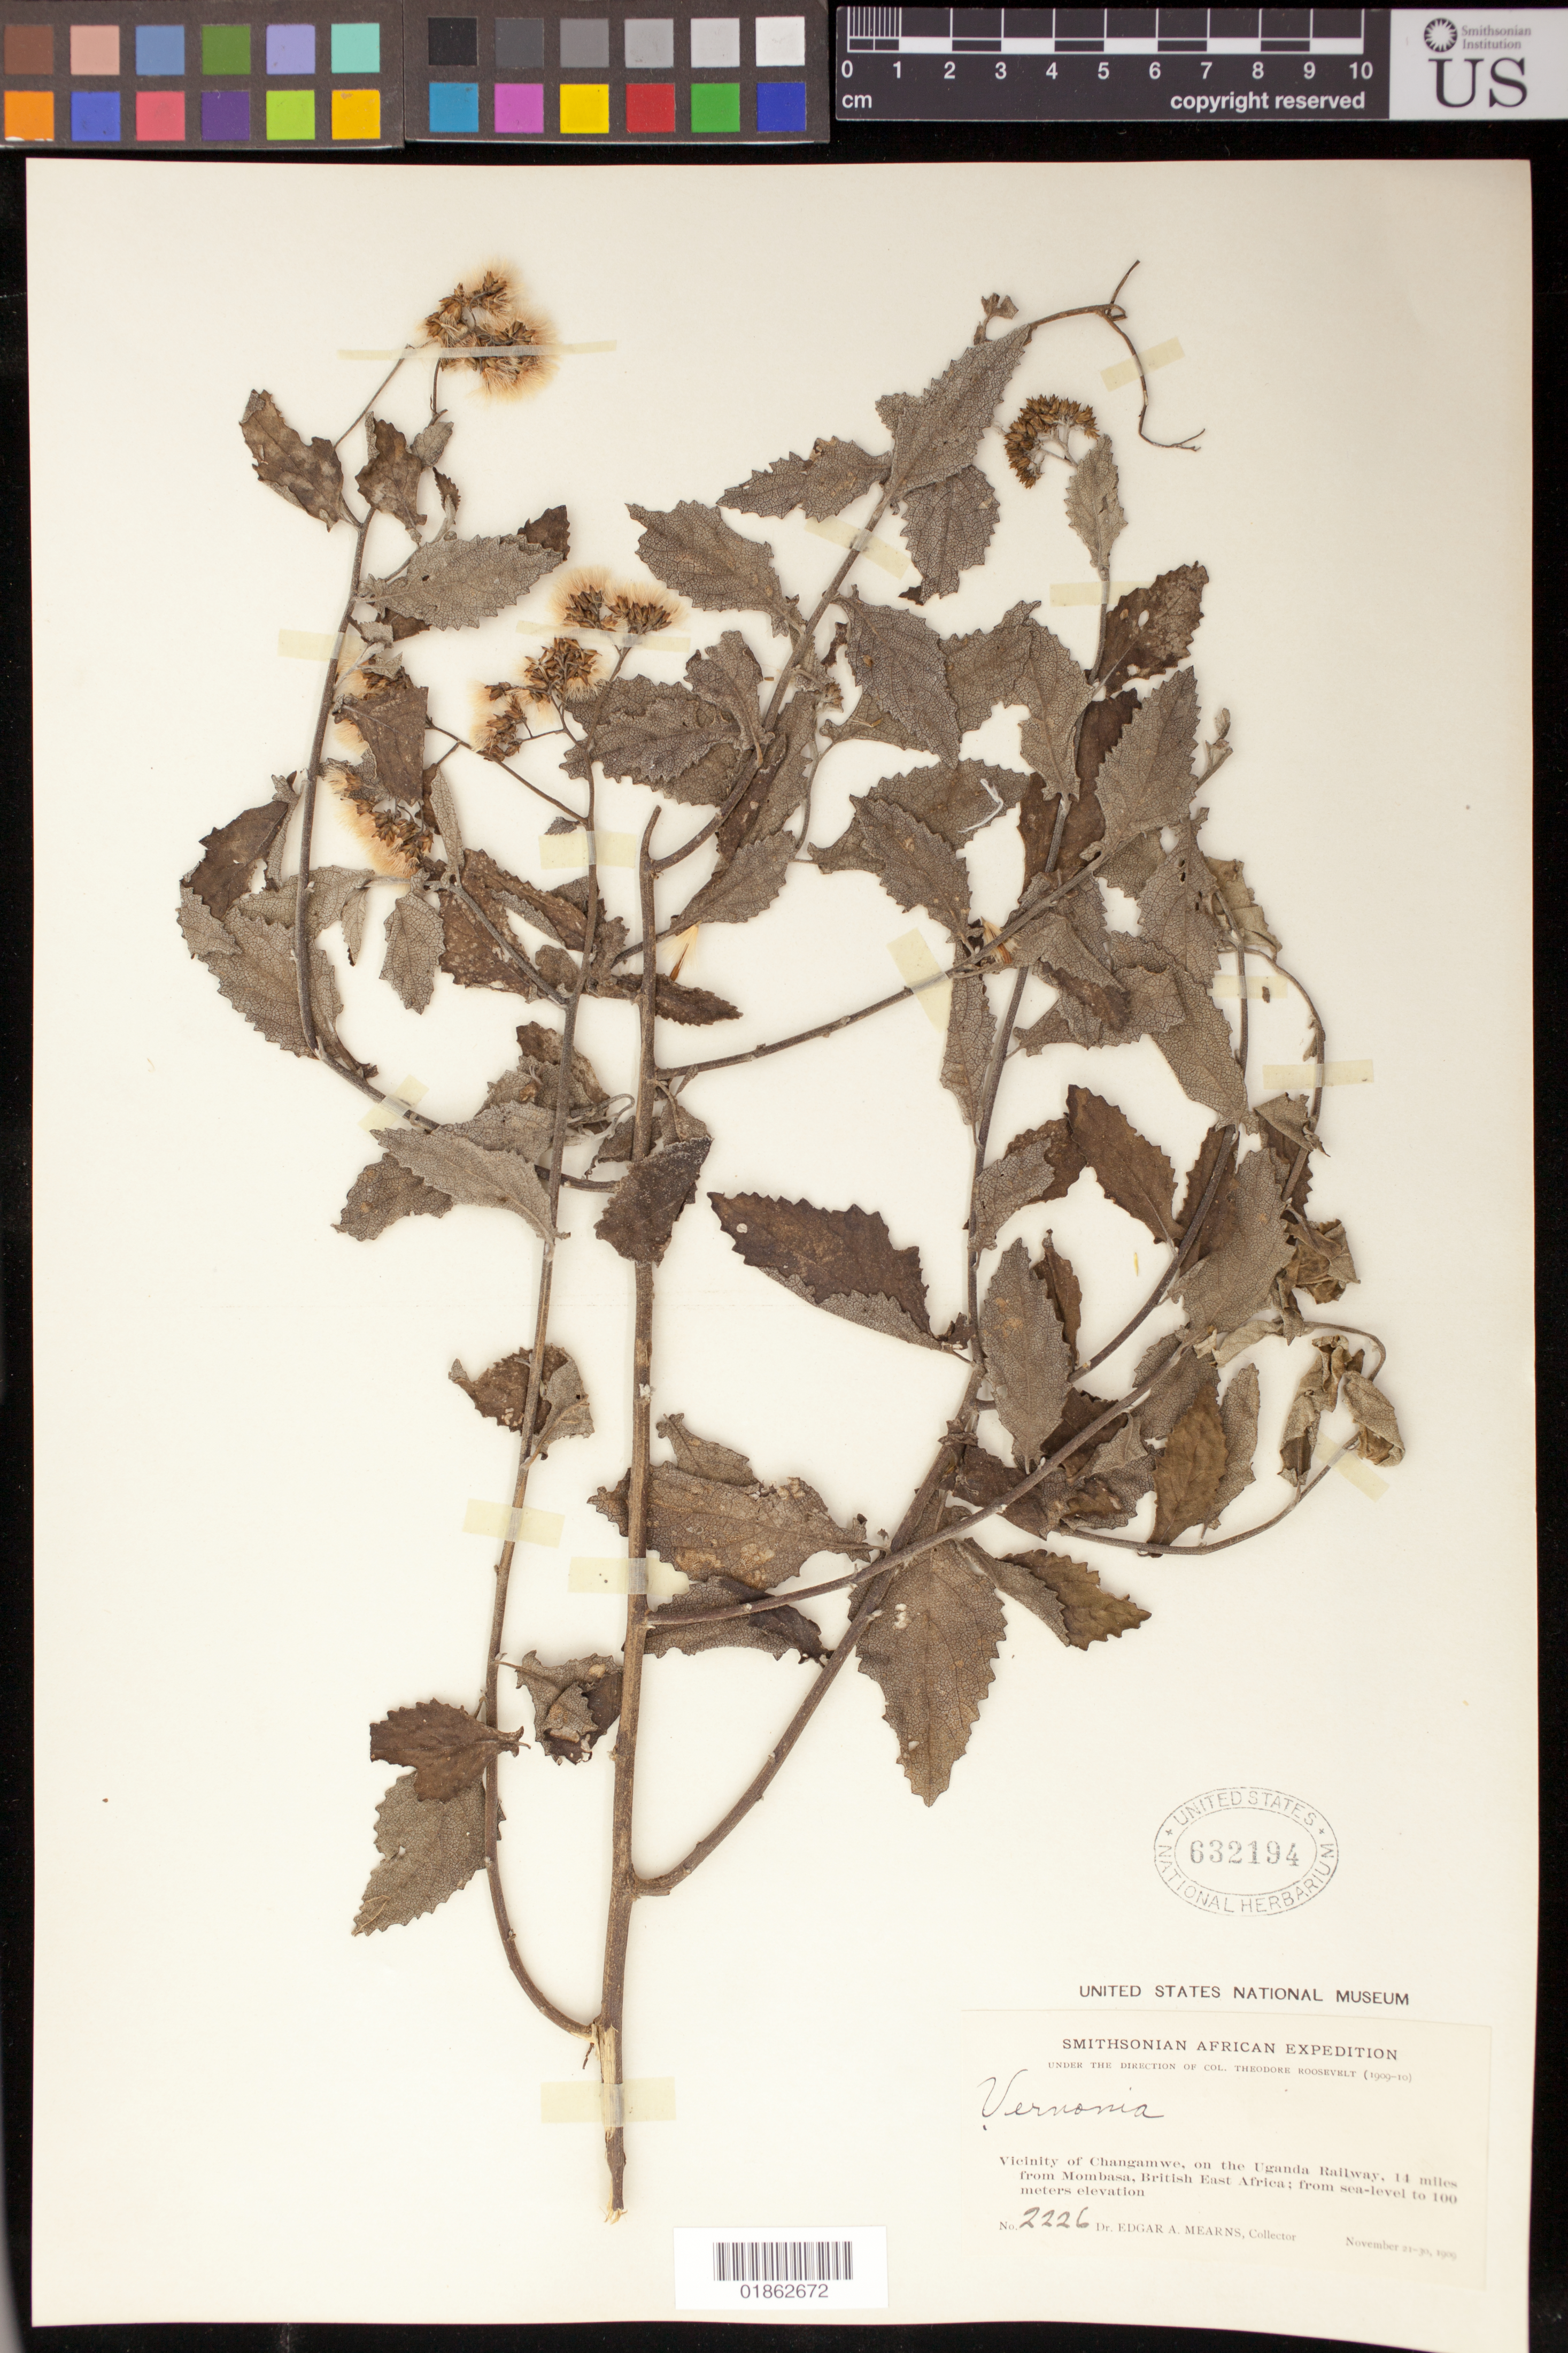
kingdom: Plantae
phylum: Tracheophyta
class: Magnoliopsida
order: Asterales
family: Asteraceae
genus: Vernonia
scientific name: Vernonia sp.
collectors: E. A. Mearns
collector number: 2226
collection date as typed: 1909-11-21/1909-11-30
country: Kenya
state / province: Mombasa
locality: Vicinity of Changamwe, on the Ugandan Railway, 14 miles from Mombasa, British East Africa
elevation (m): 0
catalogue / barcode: US 632194